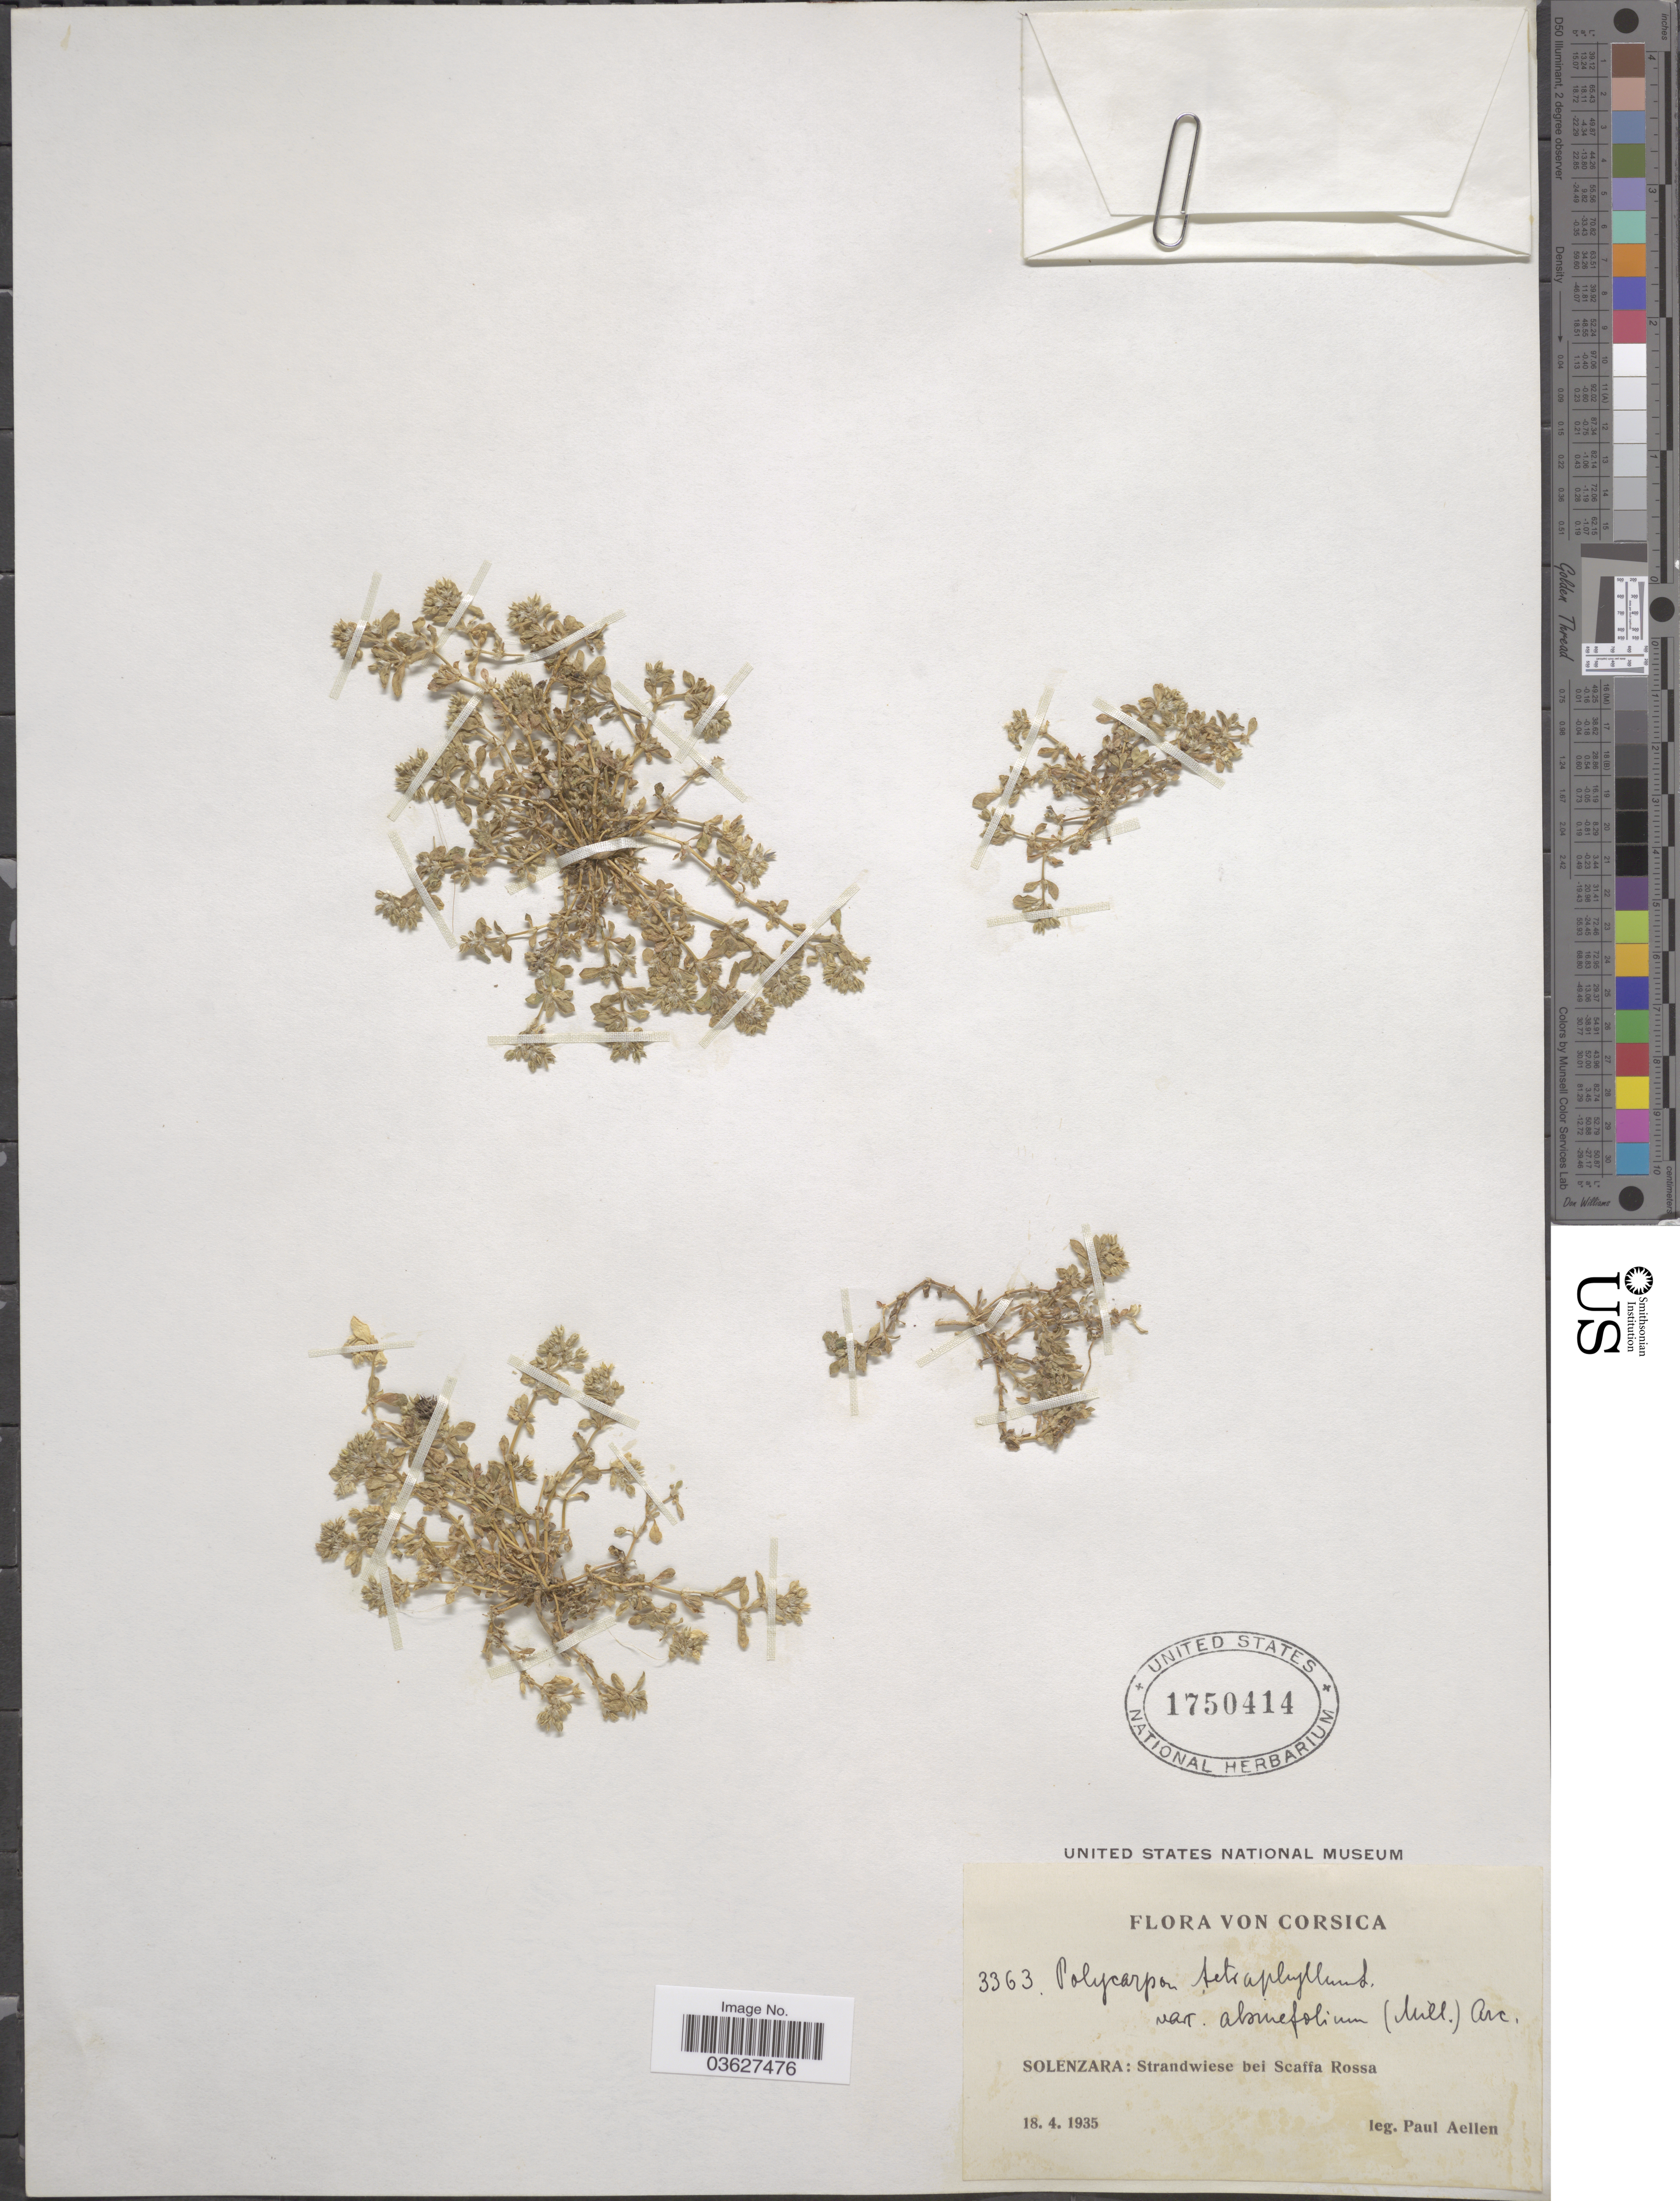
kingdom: Plantae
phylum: Tracheophyta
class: Magnoliopsida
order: Caryophyllales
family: Caryophyllaceae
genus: Polycarpon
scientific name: Polycarpon tetraphyllum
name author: (L.) L.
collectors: P. Aellen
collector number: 3363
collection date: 1935-04-18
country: France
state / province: Corsica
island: Corse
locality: Solenzara: Strandwiese bei Scaffa Rossa.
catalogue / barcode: US 1750414